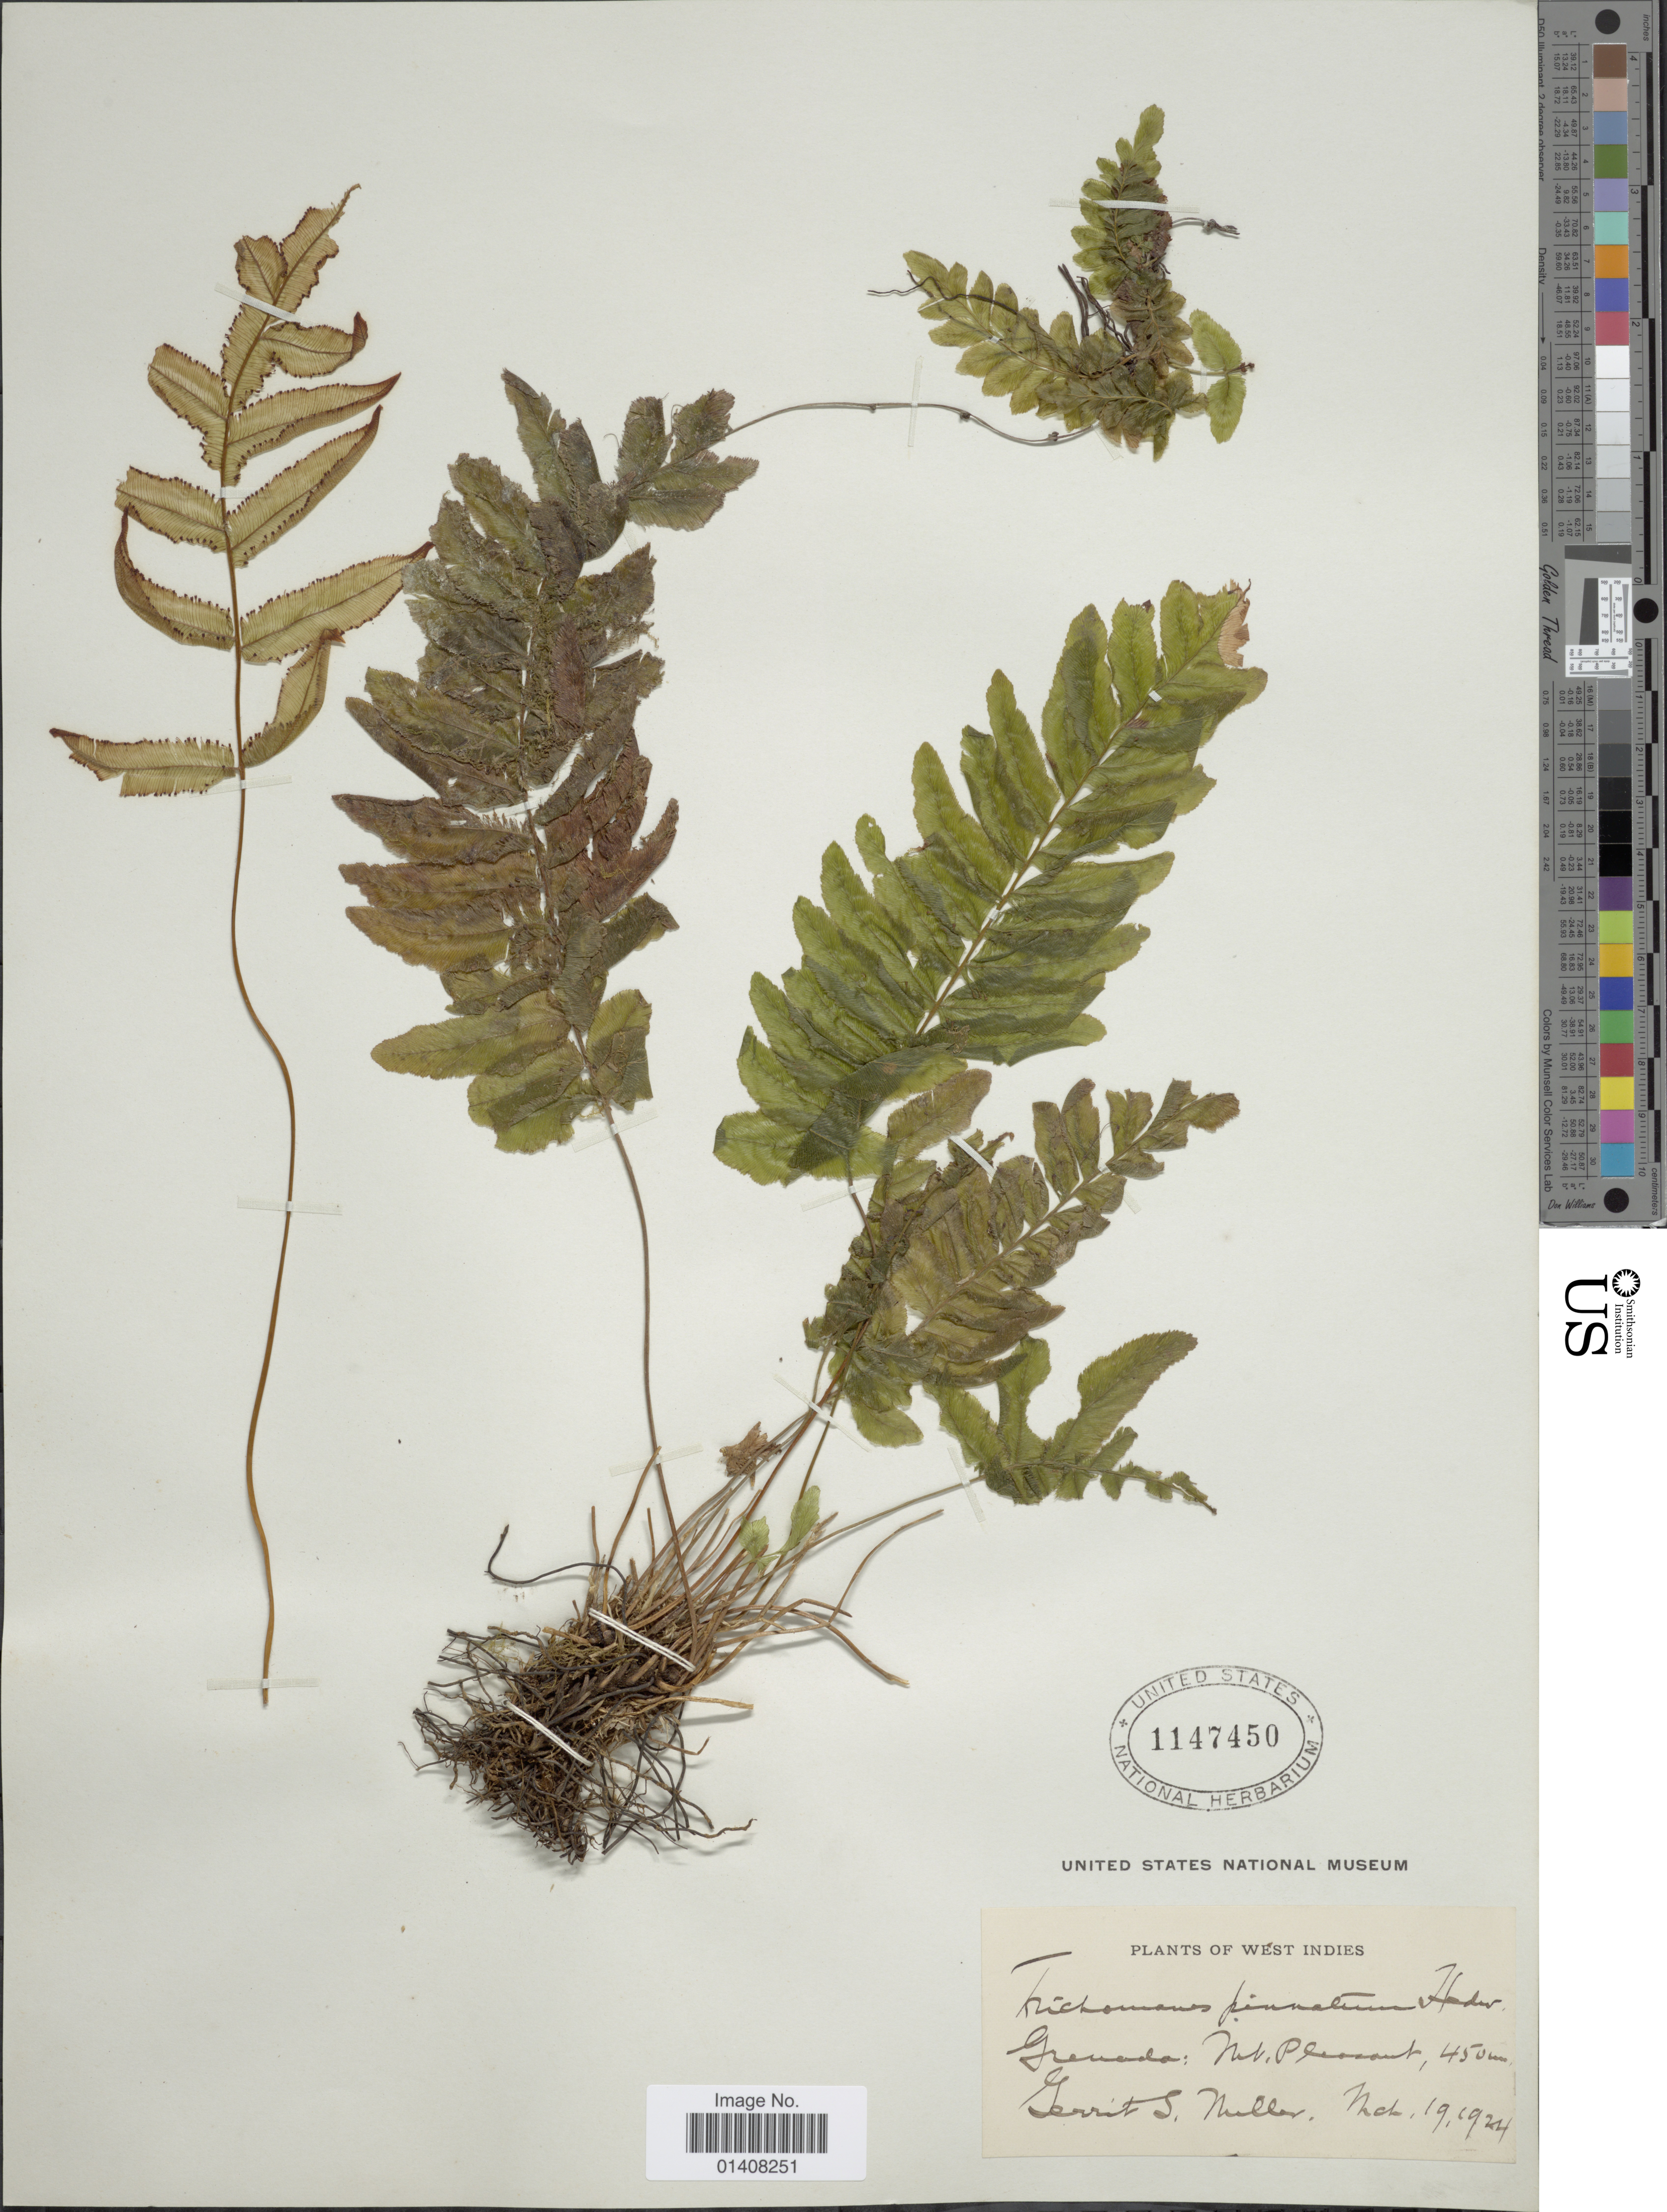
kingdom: Plantae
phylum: Tracheophyta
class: Polypodiopsida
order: Hymenophyllales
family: Hymenophyllaceae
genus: Trichomanes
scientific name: Trichomanes pinnatum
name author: Hedw.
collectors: G. S. Miller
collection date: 1924-03-19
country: Grenada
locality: West Indies, Grenada: Mt. Pleasant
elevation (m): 450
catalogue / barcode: US 1147450